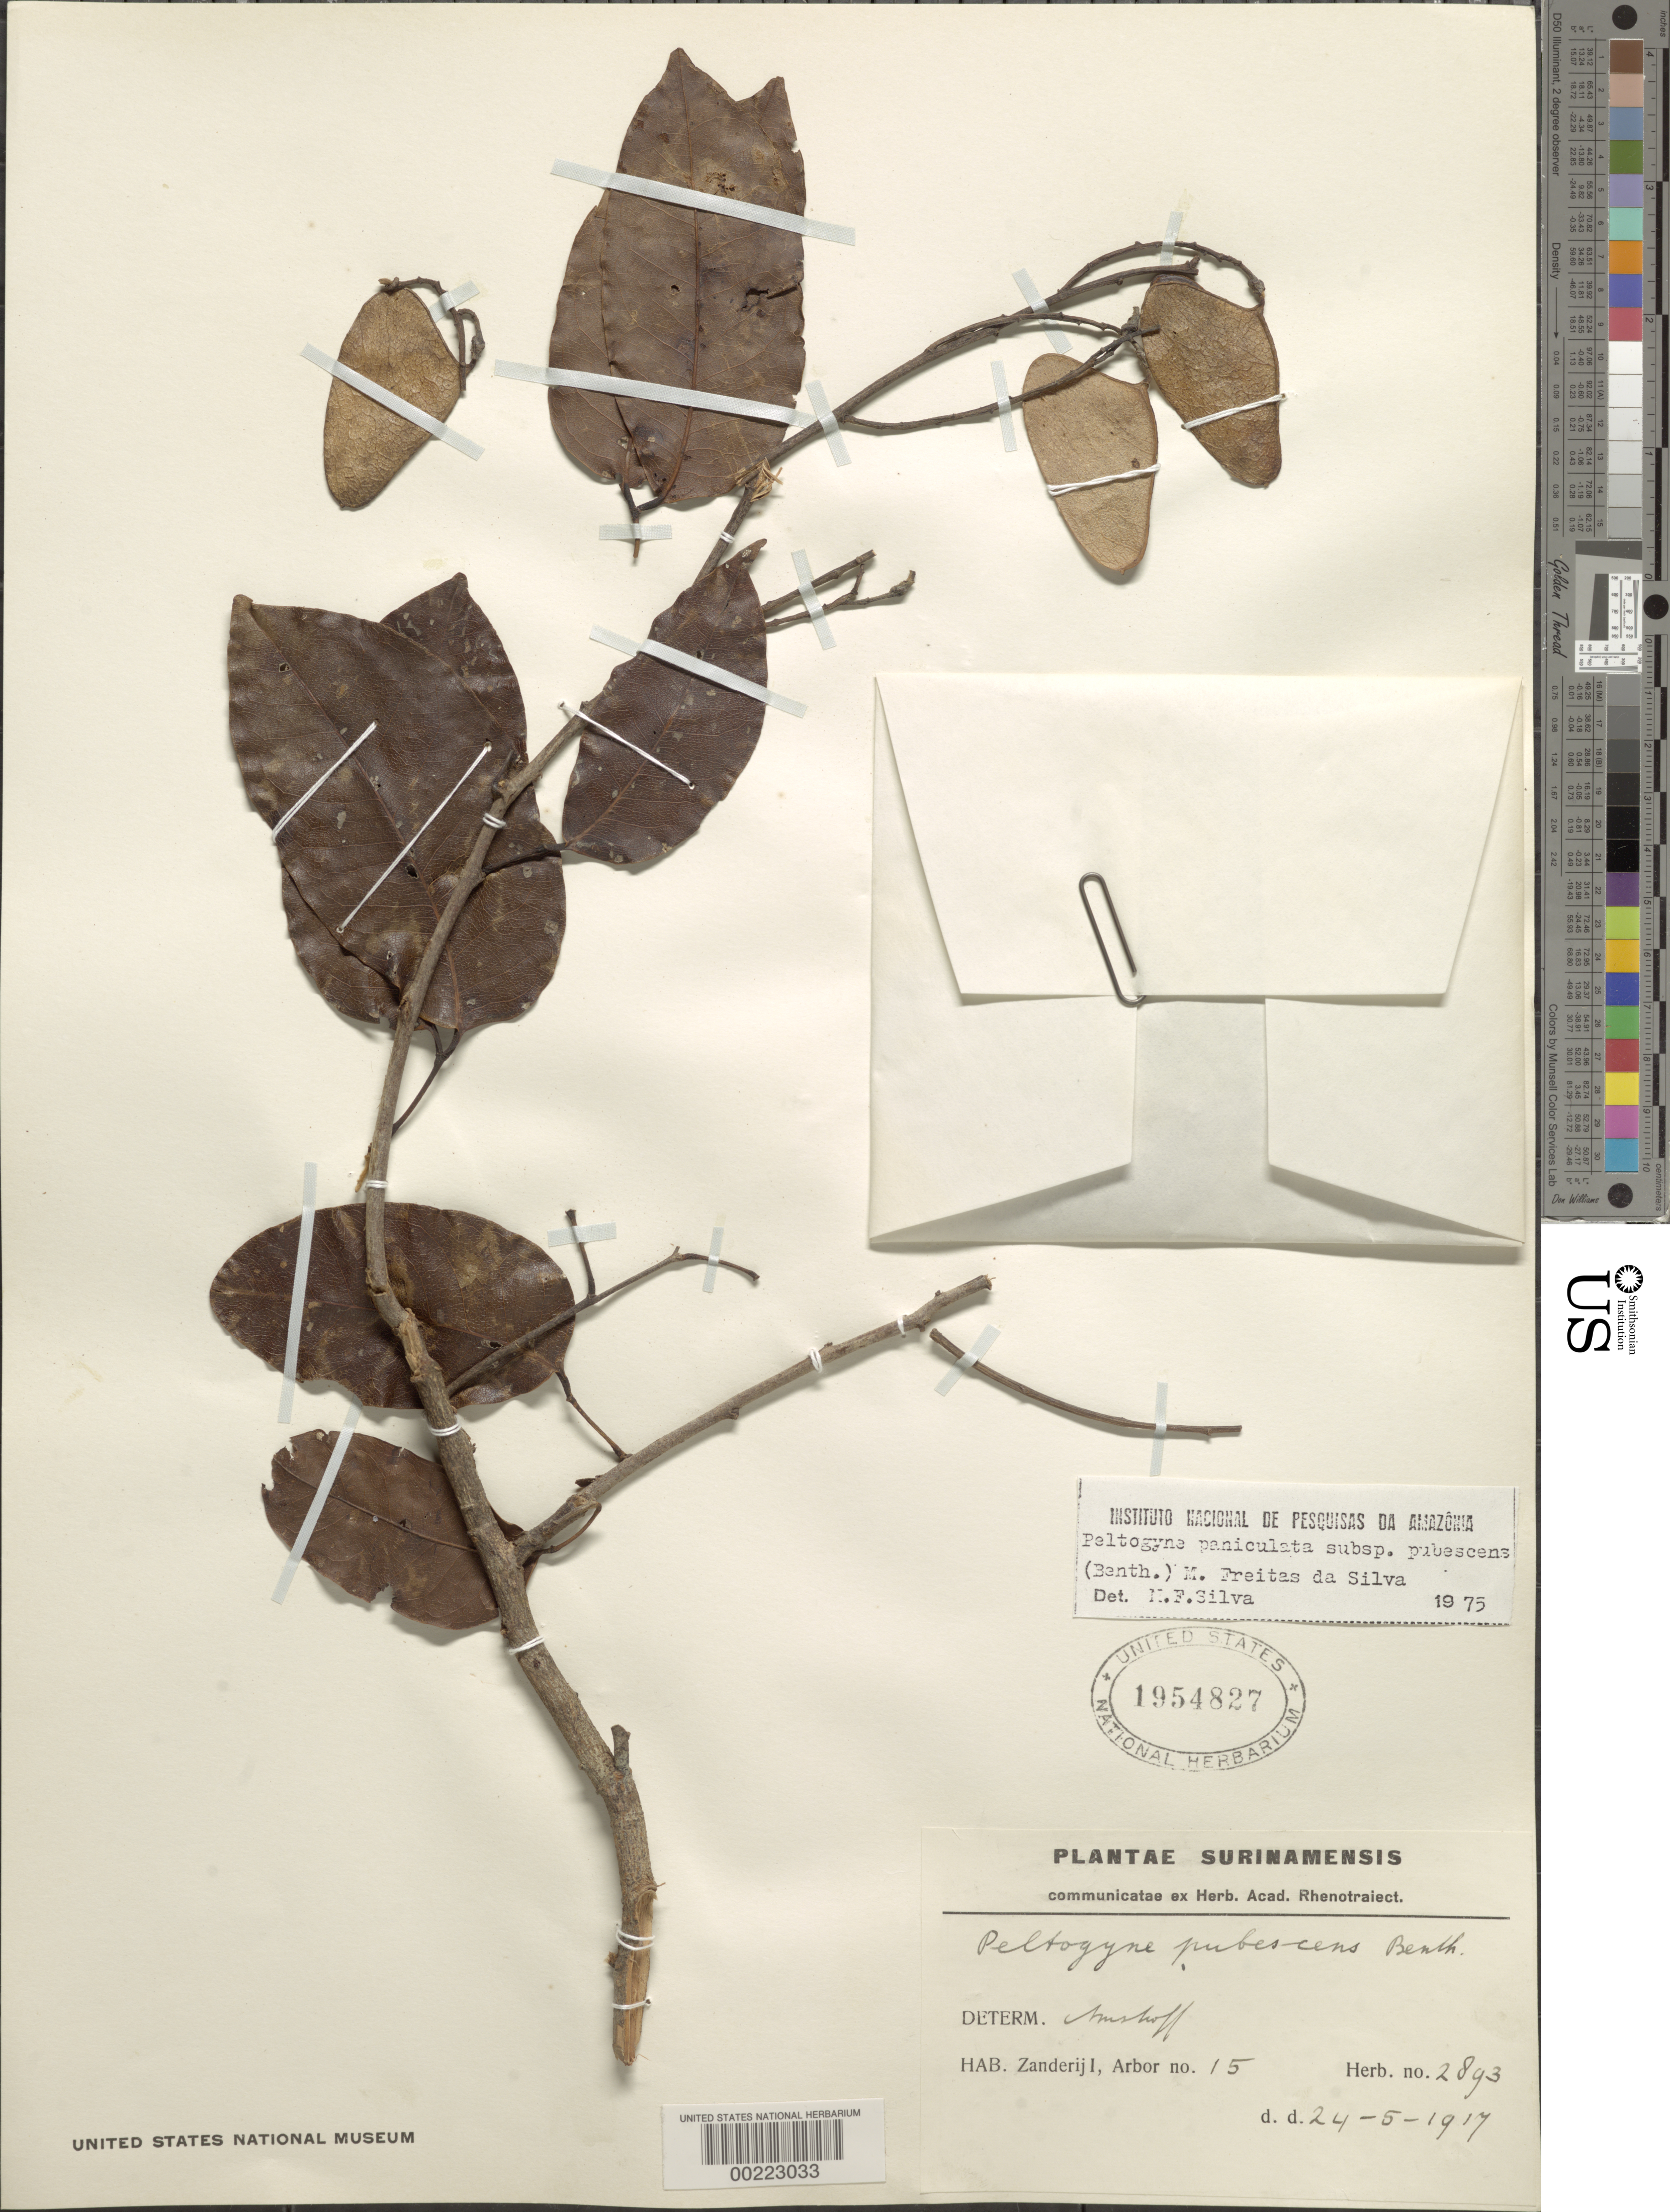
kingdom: Plantae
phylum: Tracheophyta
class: Magnoliopsida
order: Fabales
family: Fabaceae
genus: Peltogyne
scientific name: Peltogyne paniculata subsp. pubescens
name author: (Benth.) M.F. Silva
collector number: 2893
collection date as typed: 24 May 1917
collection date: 1917-05-24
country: Suriname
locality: Zanderij i, arbor no. 15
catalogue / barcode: US 1954827